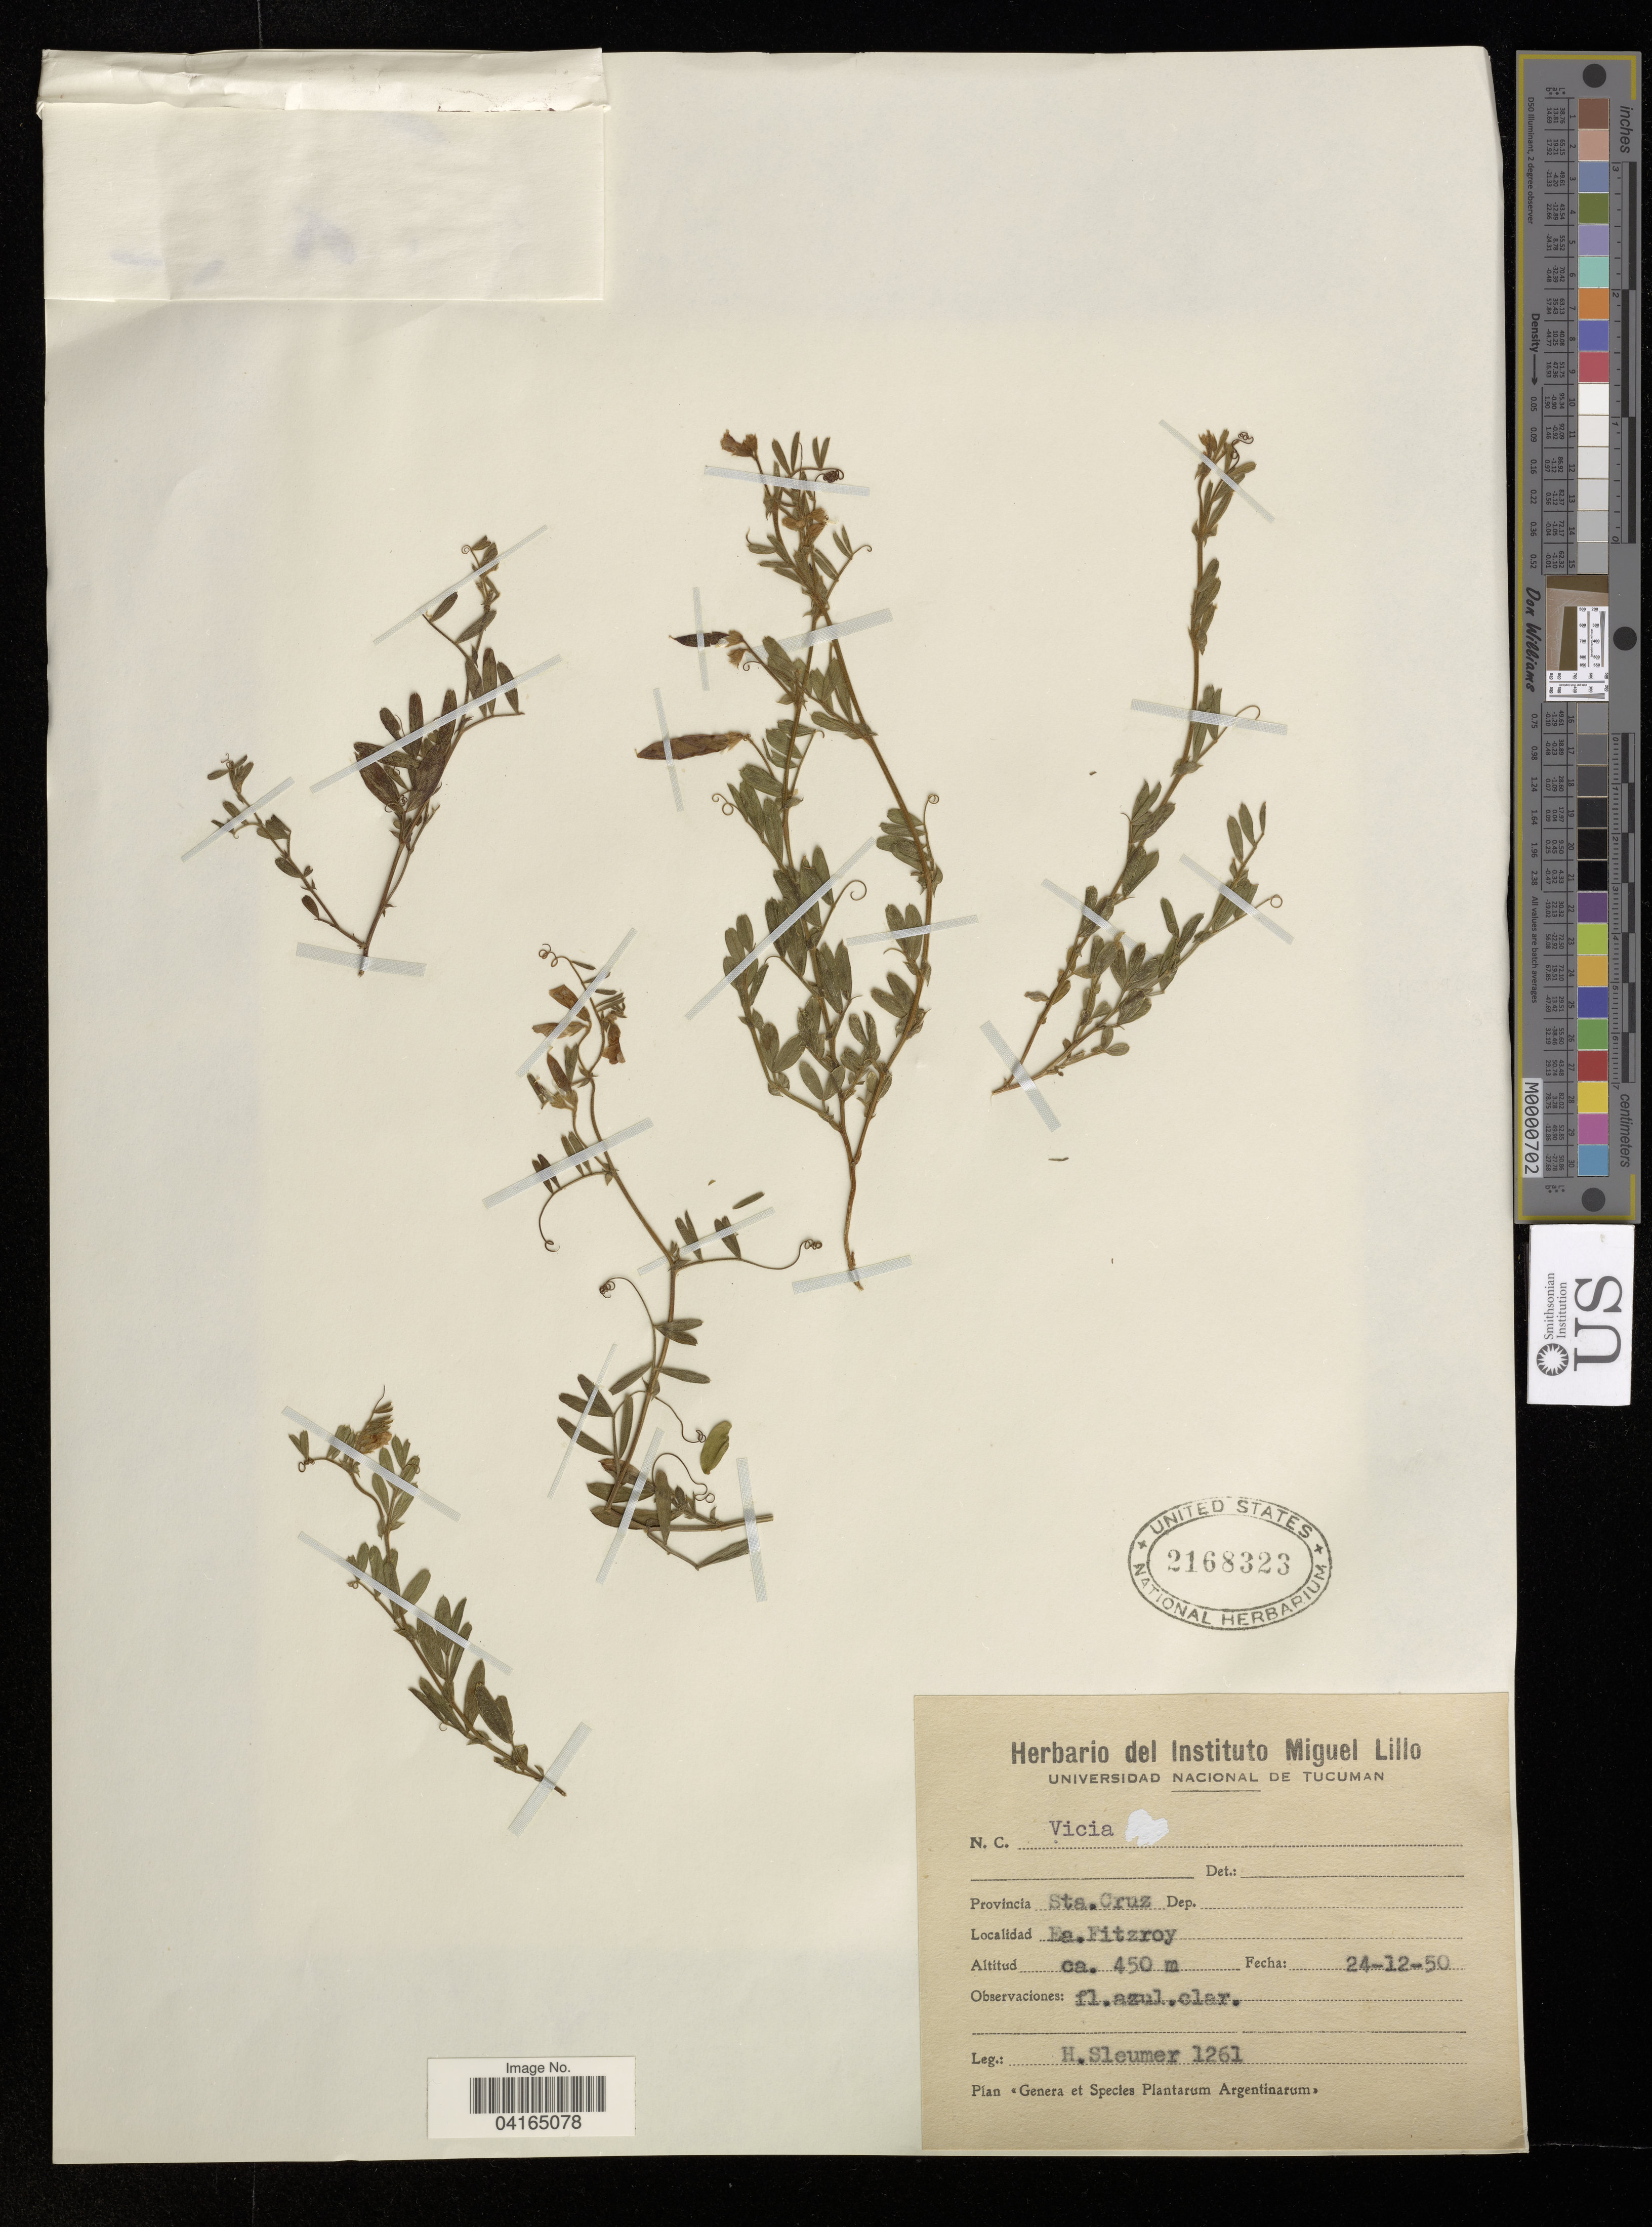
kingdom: Plantae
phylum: Tracheophyta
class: Magnoliopsida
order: Fabales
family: Fabaceae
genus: Vicia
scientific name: Vicia sp.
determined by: Hechenleitner, Paulina, RBG Edinburgh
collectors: H. O. Sleumer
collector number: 1261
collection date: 1950-12-24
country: Argentina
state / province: Santa Cruz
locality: Provincia Sta. Cruz. Ea. Fitzroy.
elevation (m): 450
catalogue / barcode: US 2168323